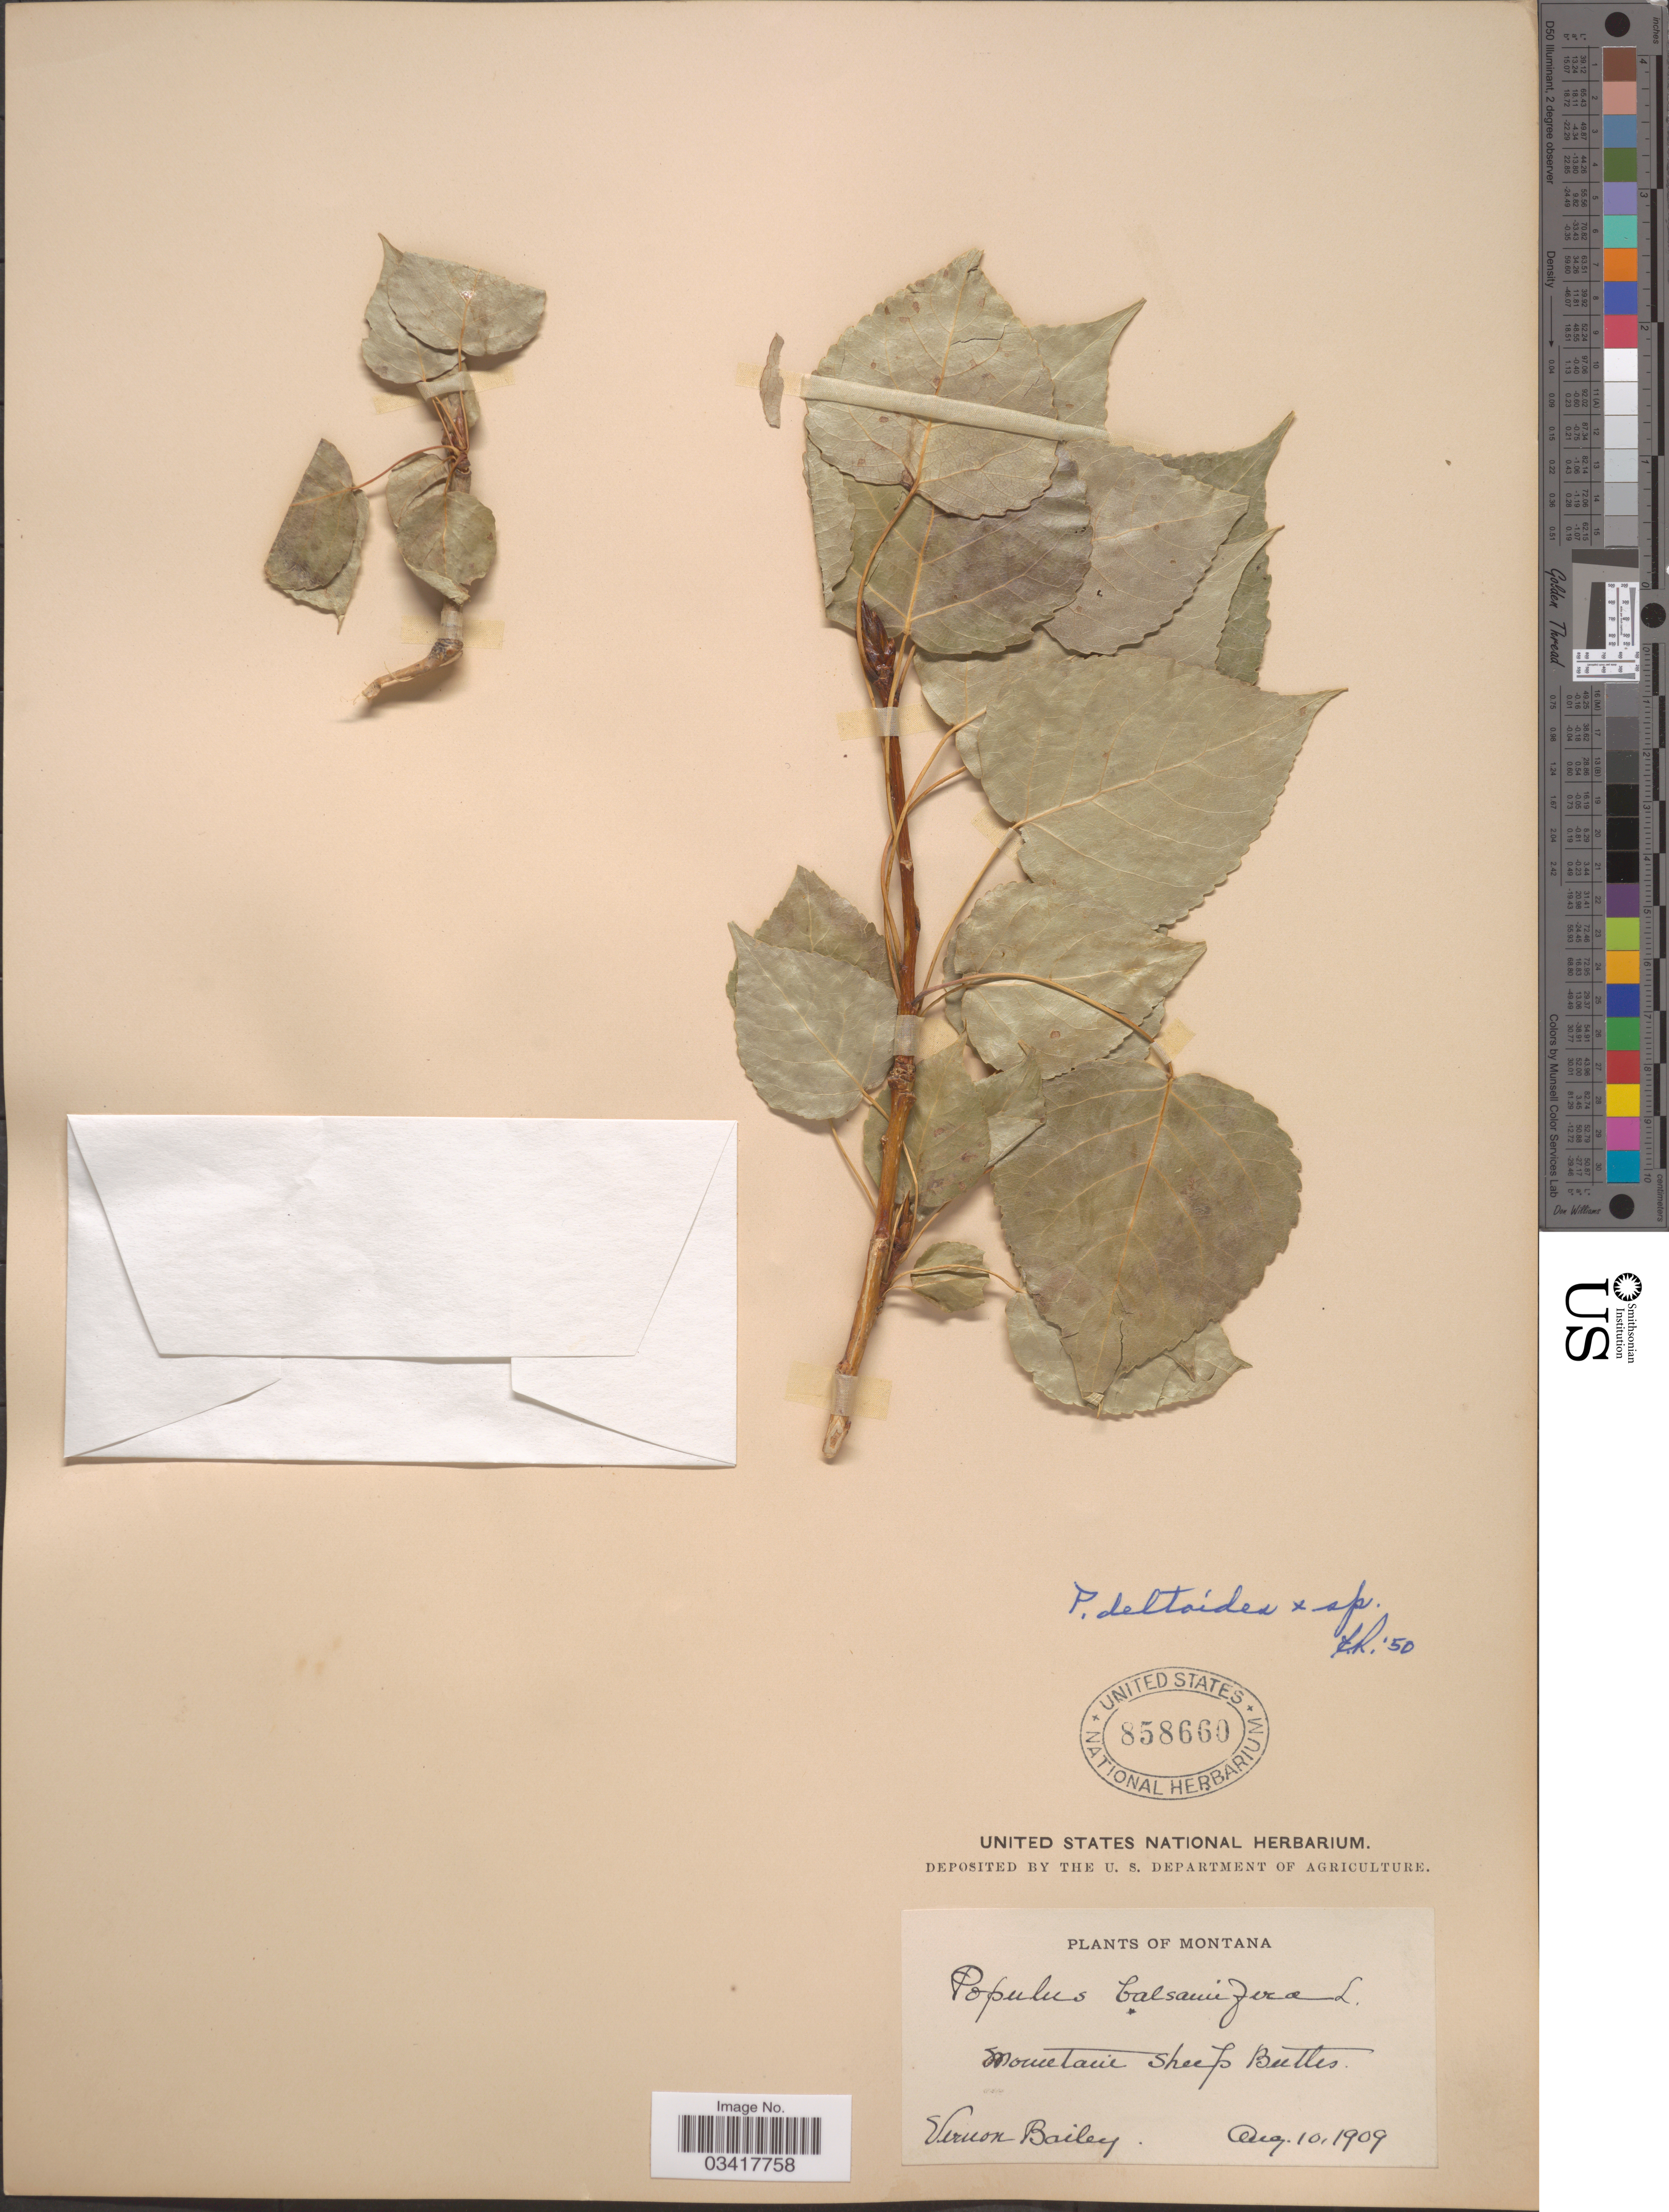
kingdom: Plantae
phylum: Tracheophyta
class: Magnoliopsida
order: Malpighiales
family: Salicaceae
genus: Populus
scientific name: Populus balsamifera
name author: L.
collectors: V. O. Bailey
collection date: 1909-08-10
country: United States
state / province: Montana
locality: Mountain Sheep Buttes.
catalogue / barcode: US 858660